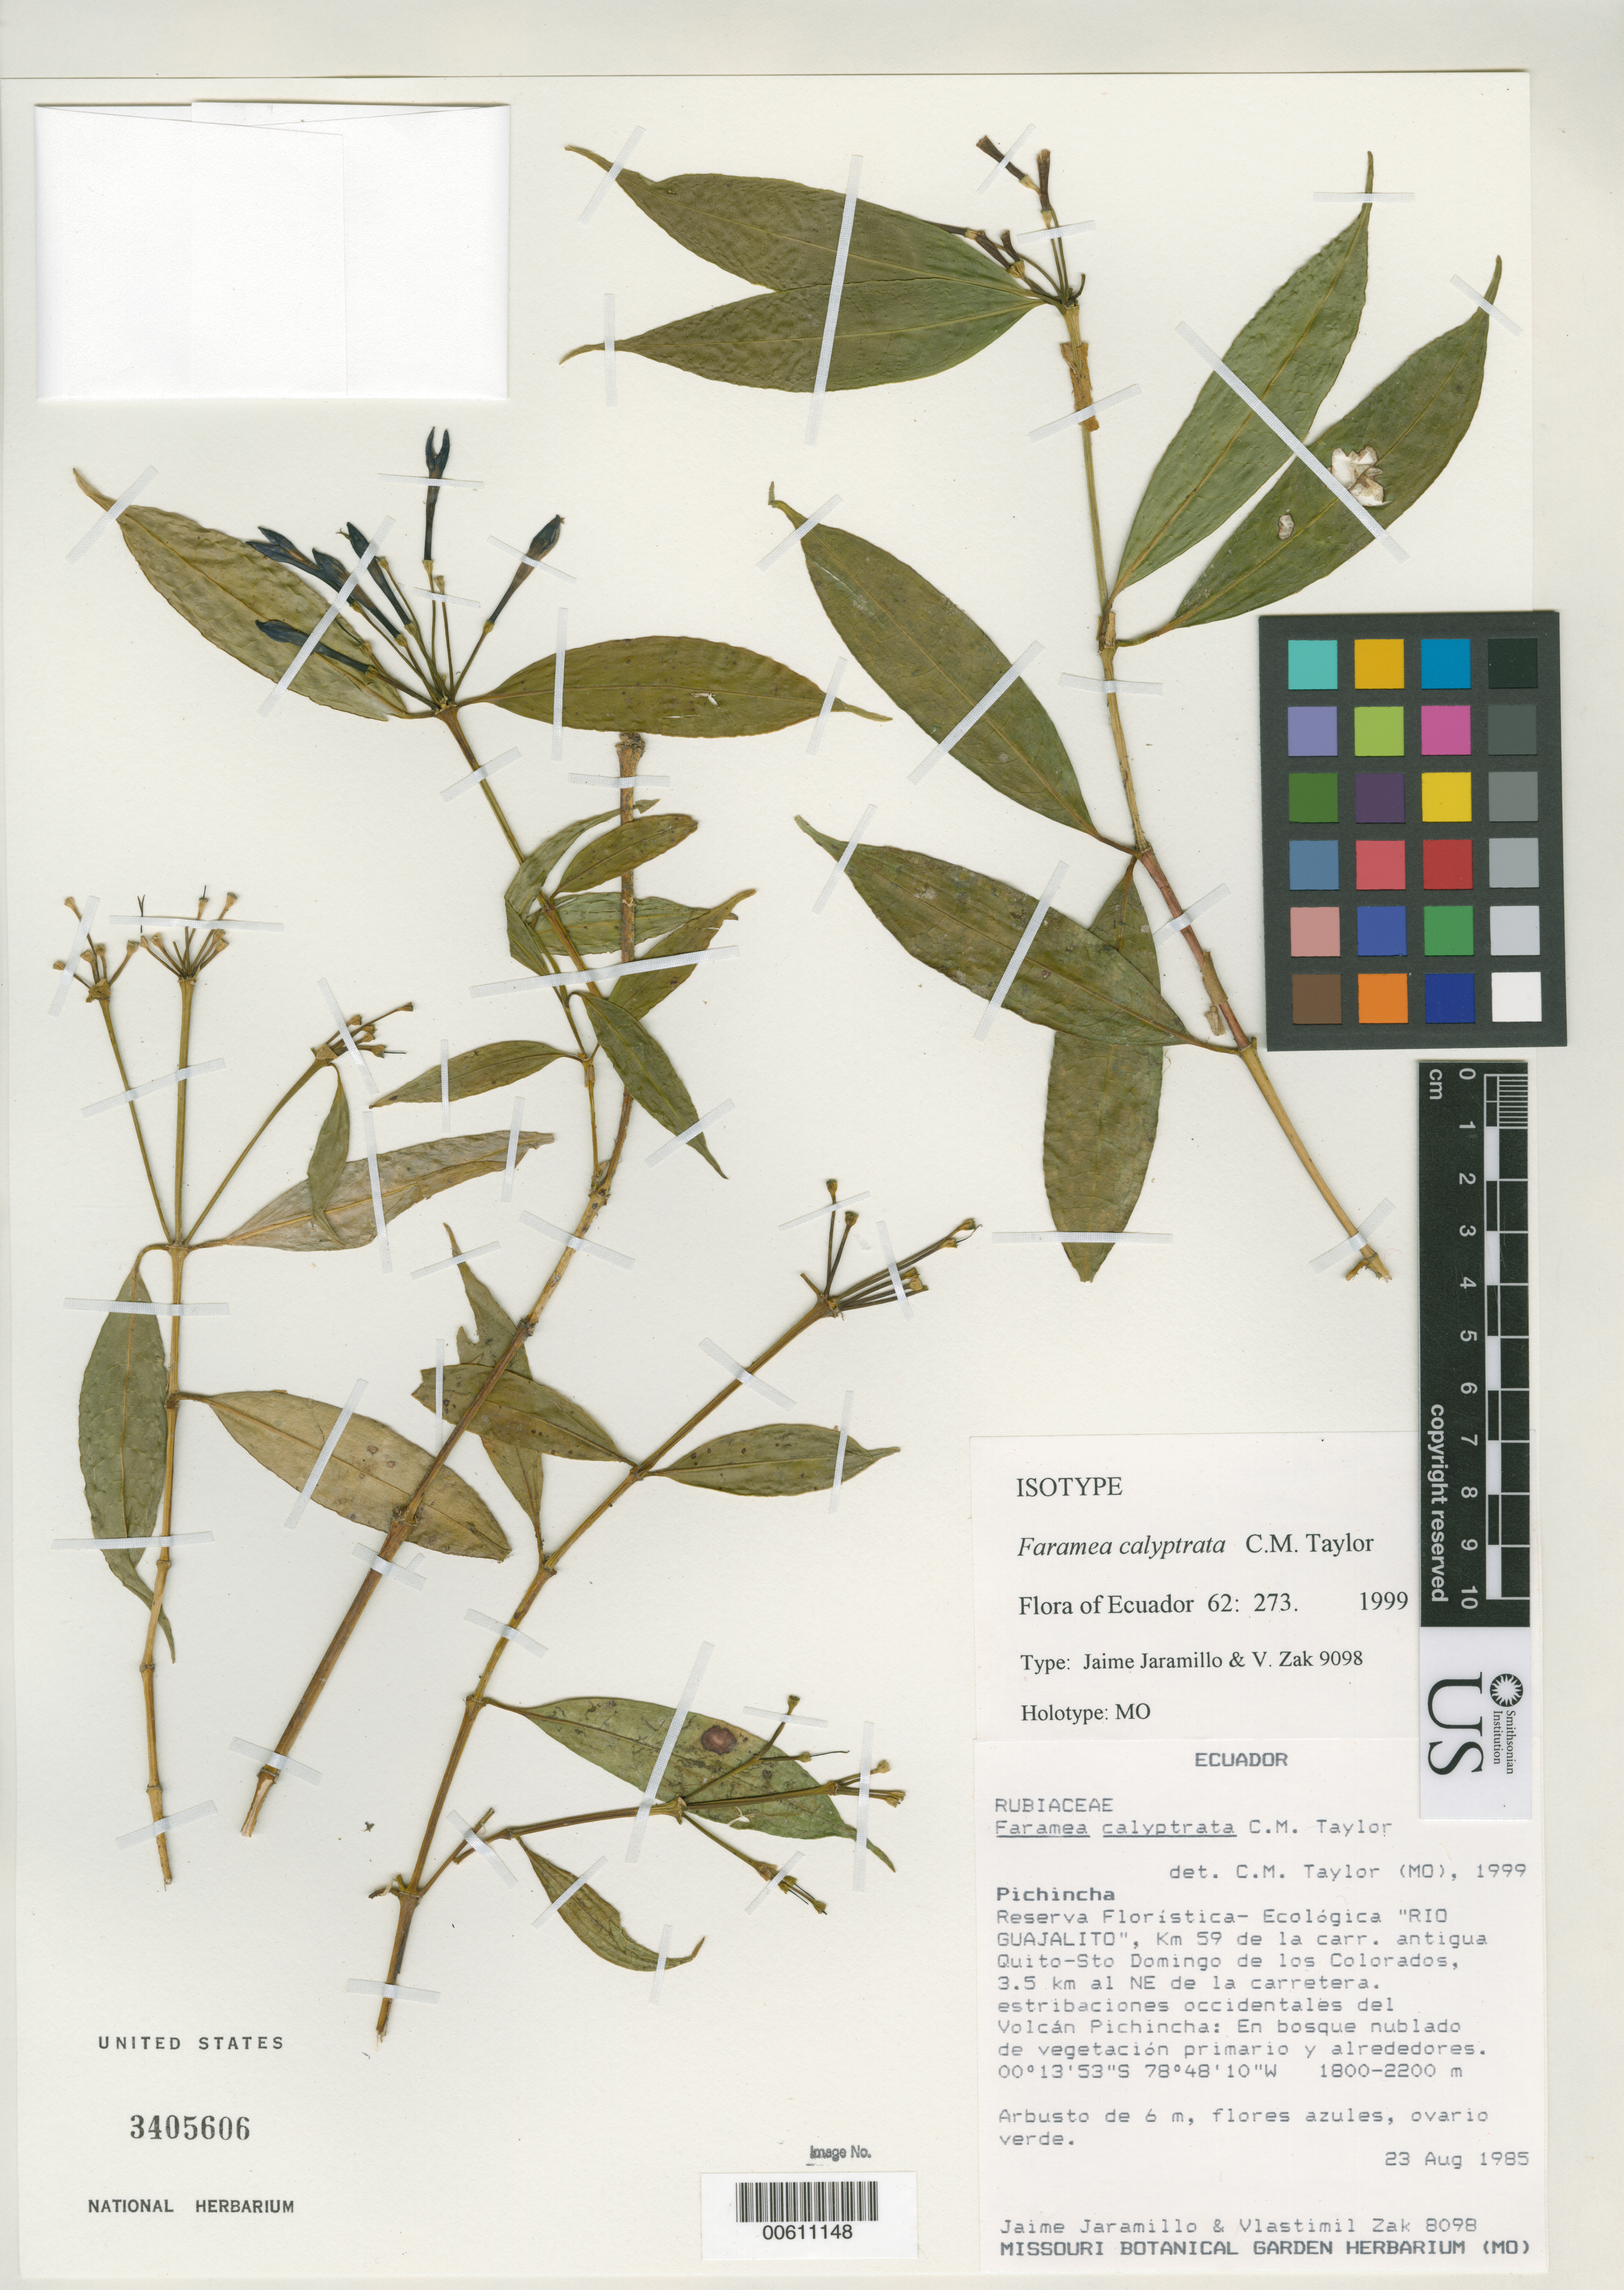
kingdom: Plantae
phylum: Tracheophyta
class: Magnoliopsida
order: Gentianales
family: Rubiaceae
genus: Faramea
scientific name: Faramea calyptrata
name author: C.M. Taylor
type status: Isotype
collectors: J. L. Jaramillo & V. Zak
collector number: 8098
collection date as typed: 23 Aug 1985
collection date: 1985-08-23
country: Ecuador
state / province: Pichincha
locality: Reserva Floristica-Ecologica, Rio Guajalito.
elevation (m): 1800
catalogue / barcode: US 3405606